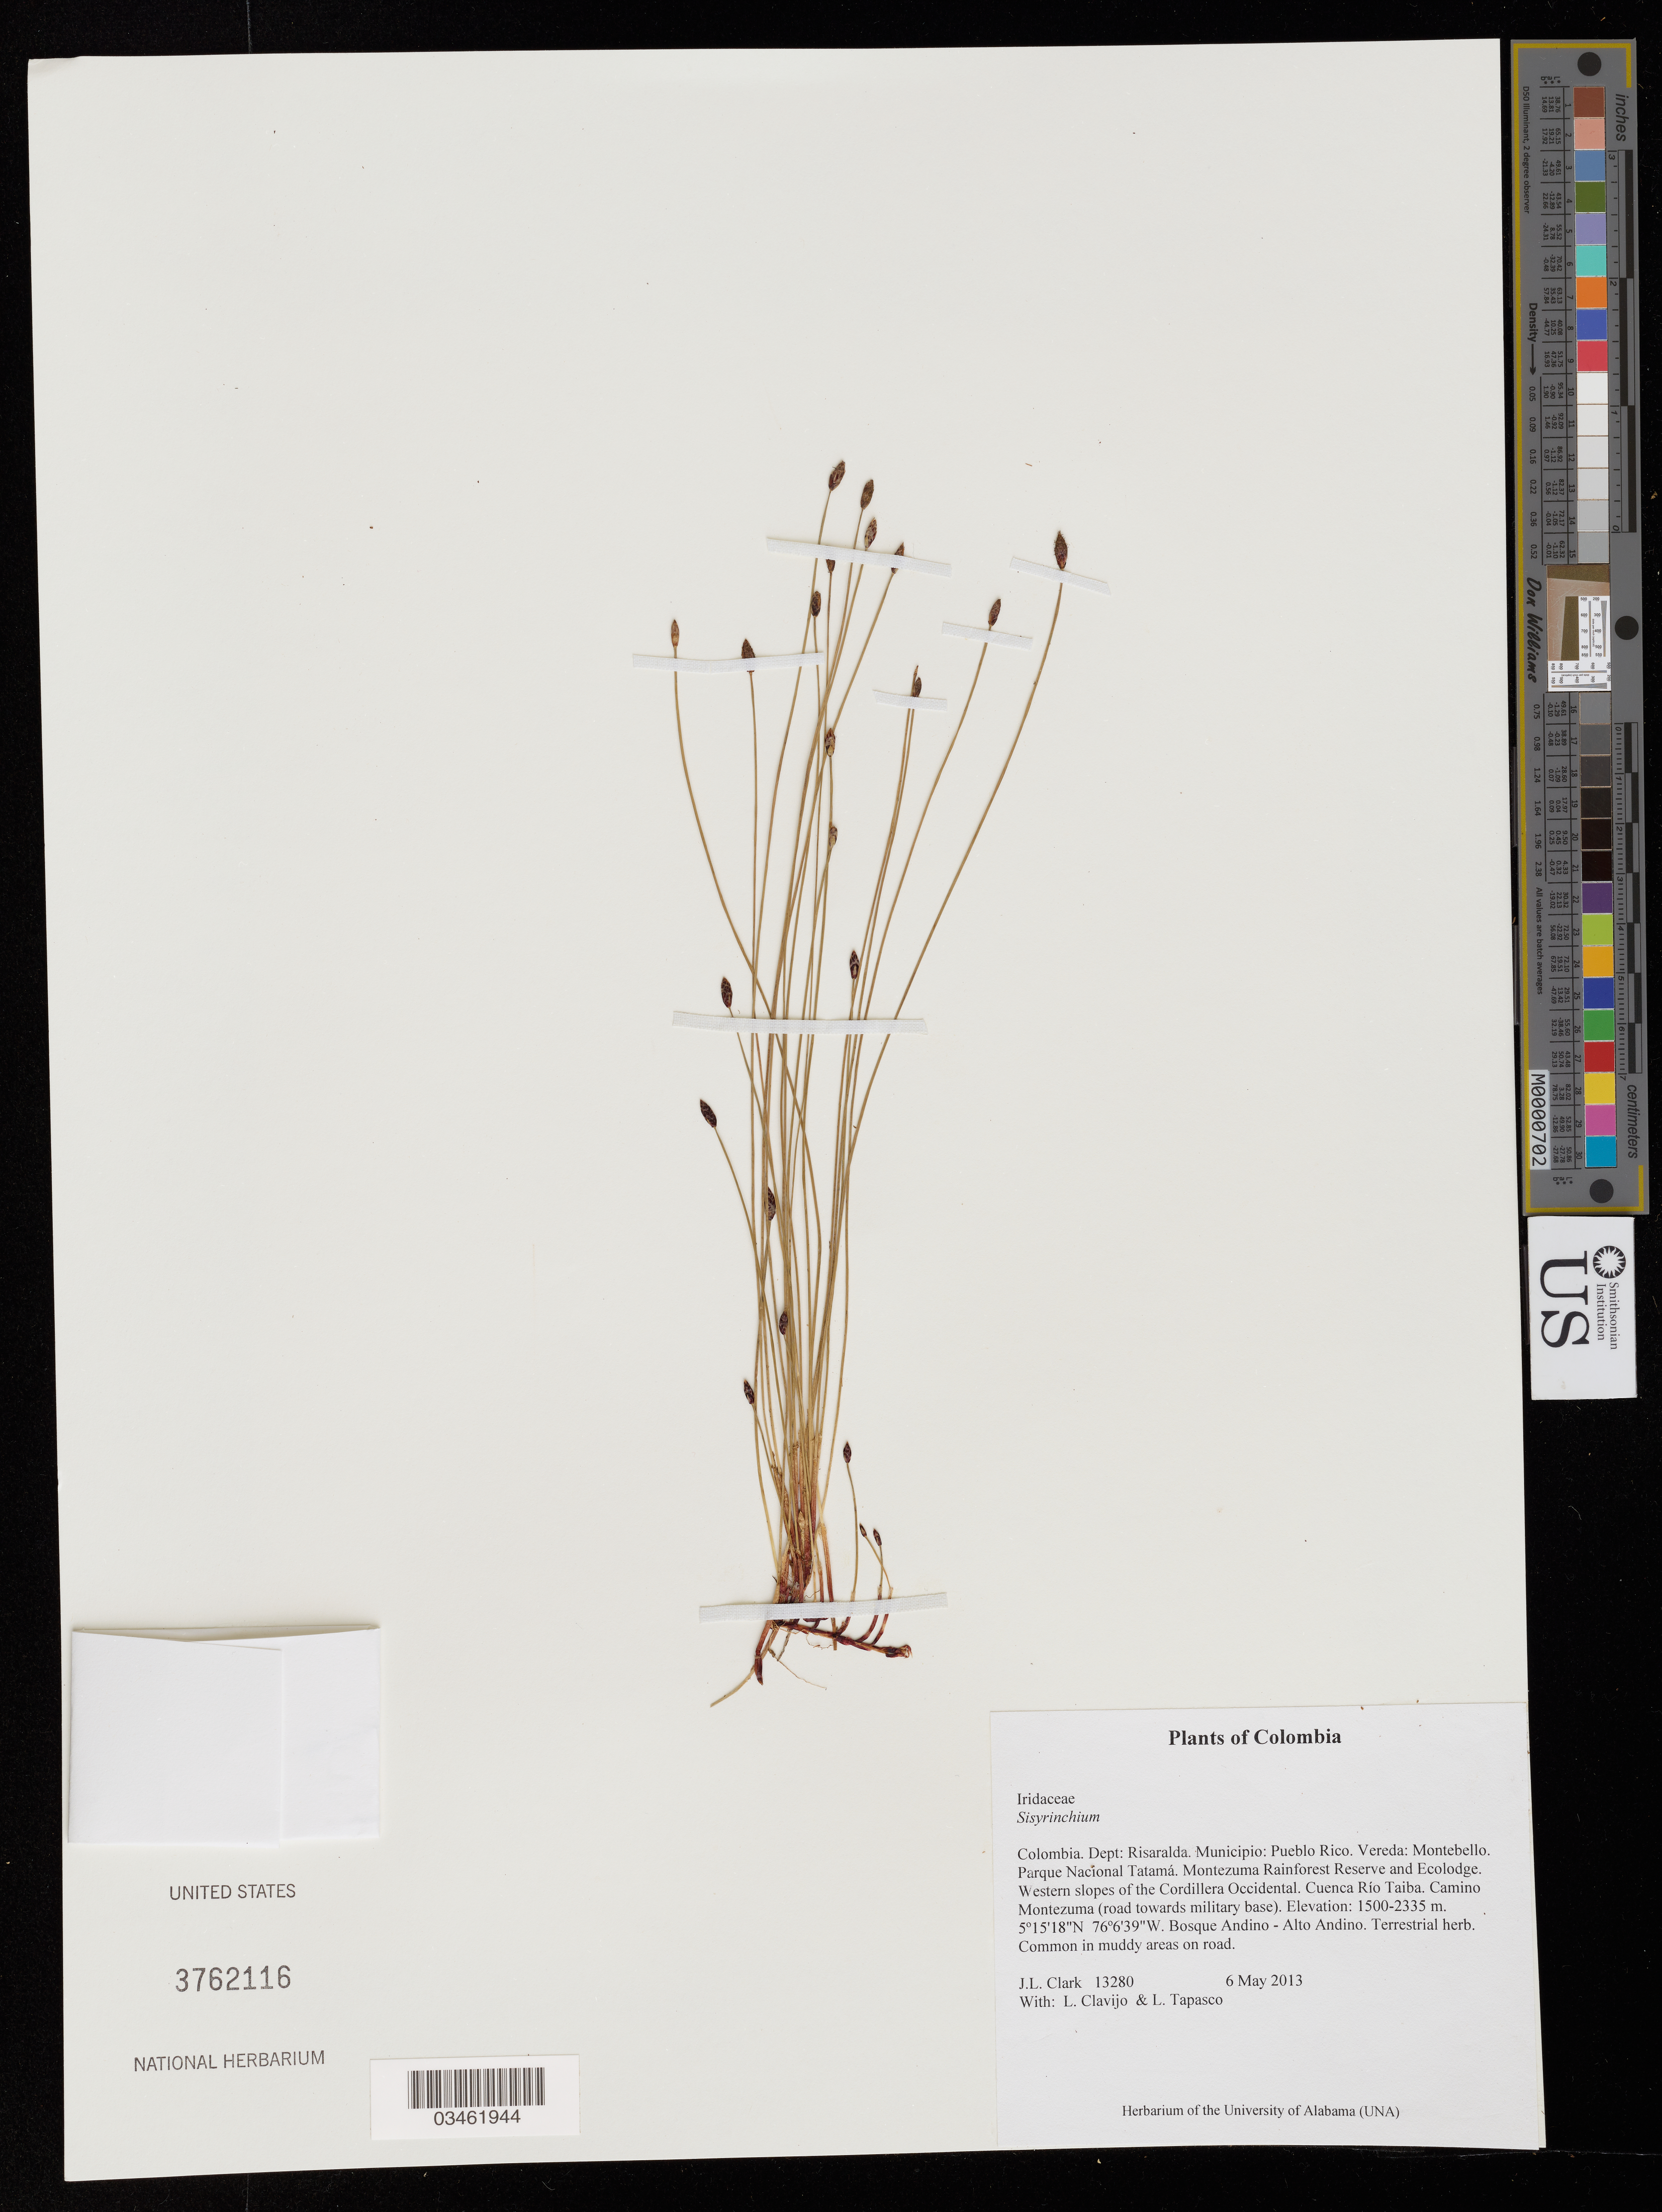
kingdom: Plantae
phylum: Tracheophyta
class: Liliopsida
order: Asparagales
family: Iridaceae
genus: Sisyrinchium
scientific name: Sisyrinchium sp.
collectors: J. L. Clark, L. Clavijo & L. Tapasco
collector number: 13280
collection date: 2013-05-06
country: Colombia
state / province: Risaralda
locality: Dept: Risaralda. Municipio: Pueblo Rico. Vereda: Montebello. Parque Nacional Tatamá. Montezuma Rainforest Reserve and Ecolodge. Western slopes of the Cordillera Occidental. Cuenca Río Taiba. Camino Montezuma (road towards military base). Bosque Andino - Alto Andino.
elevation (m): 1500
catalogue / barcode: US 3762116